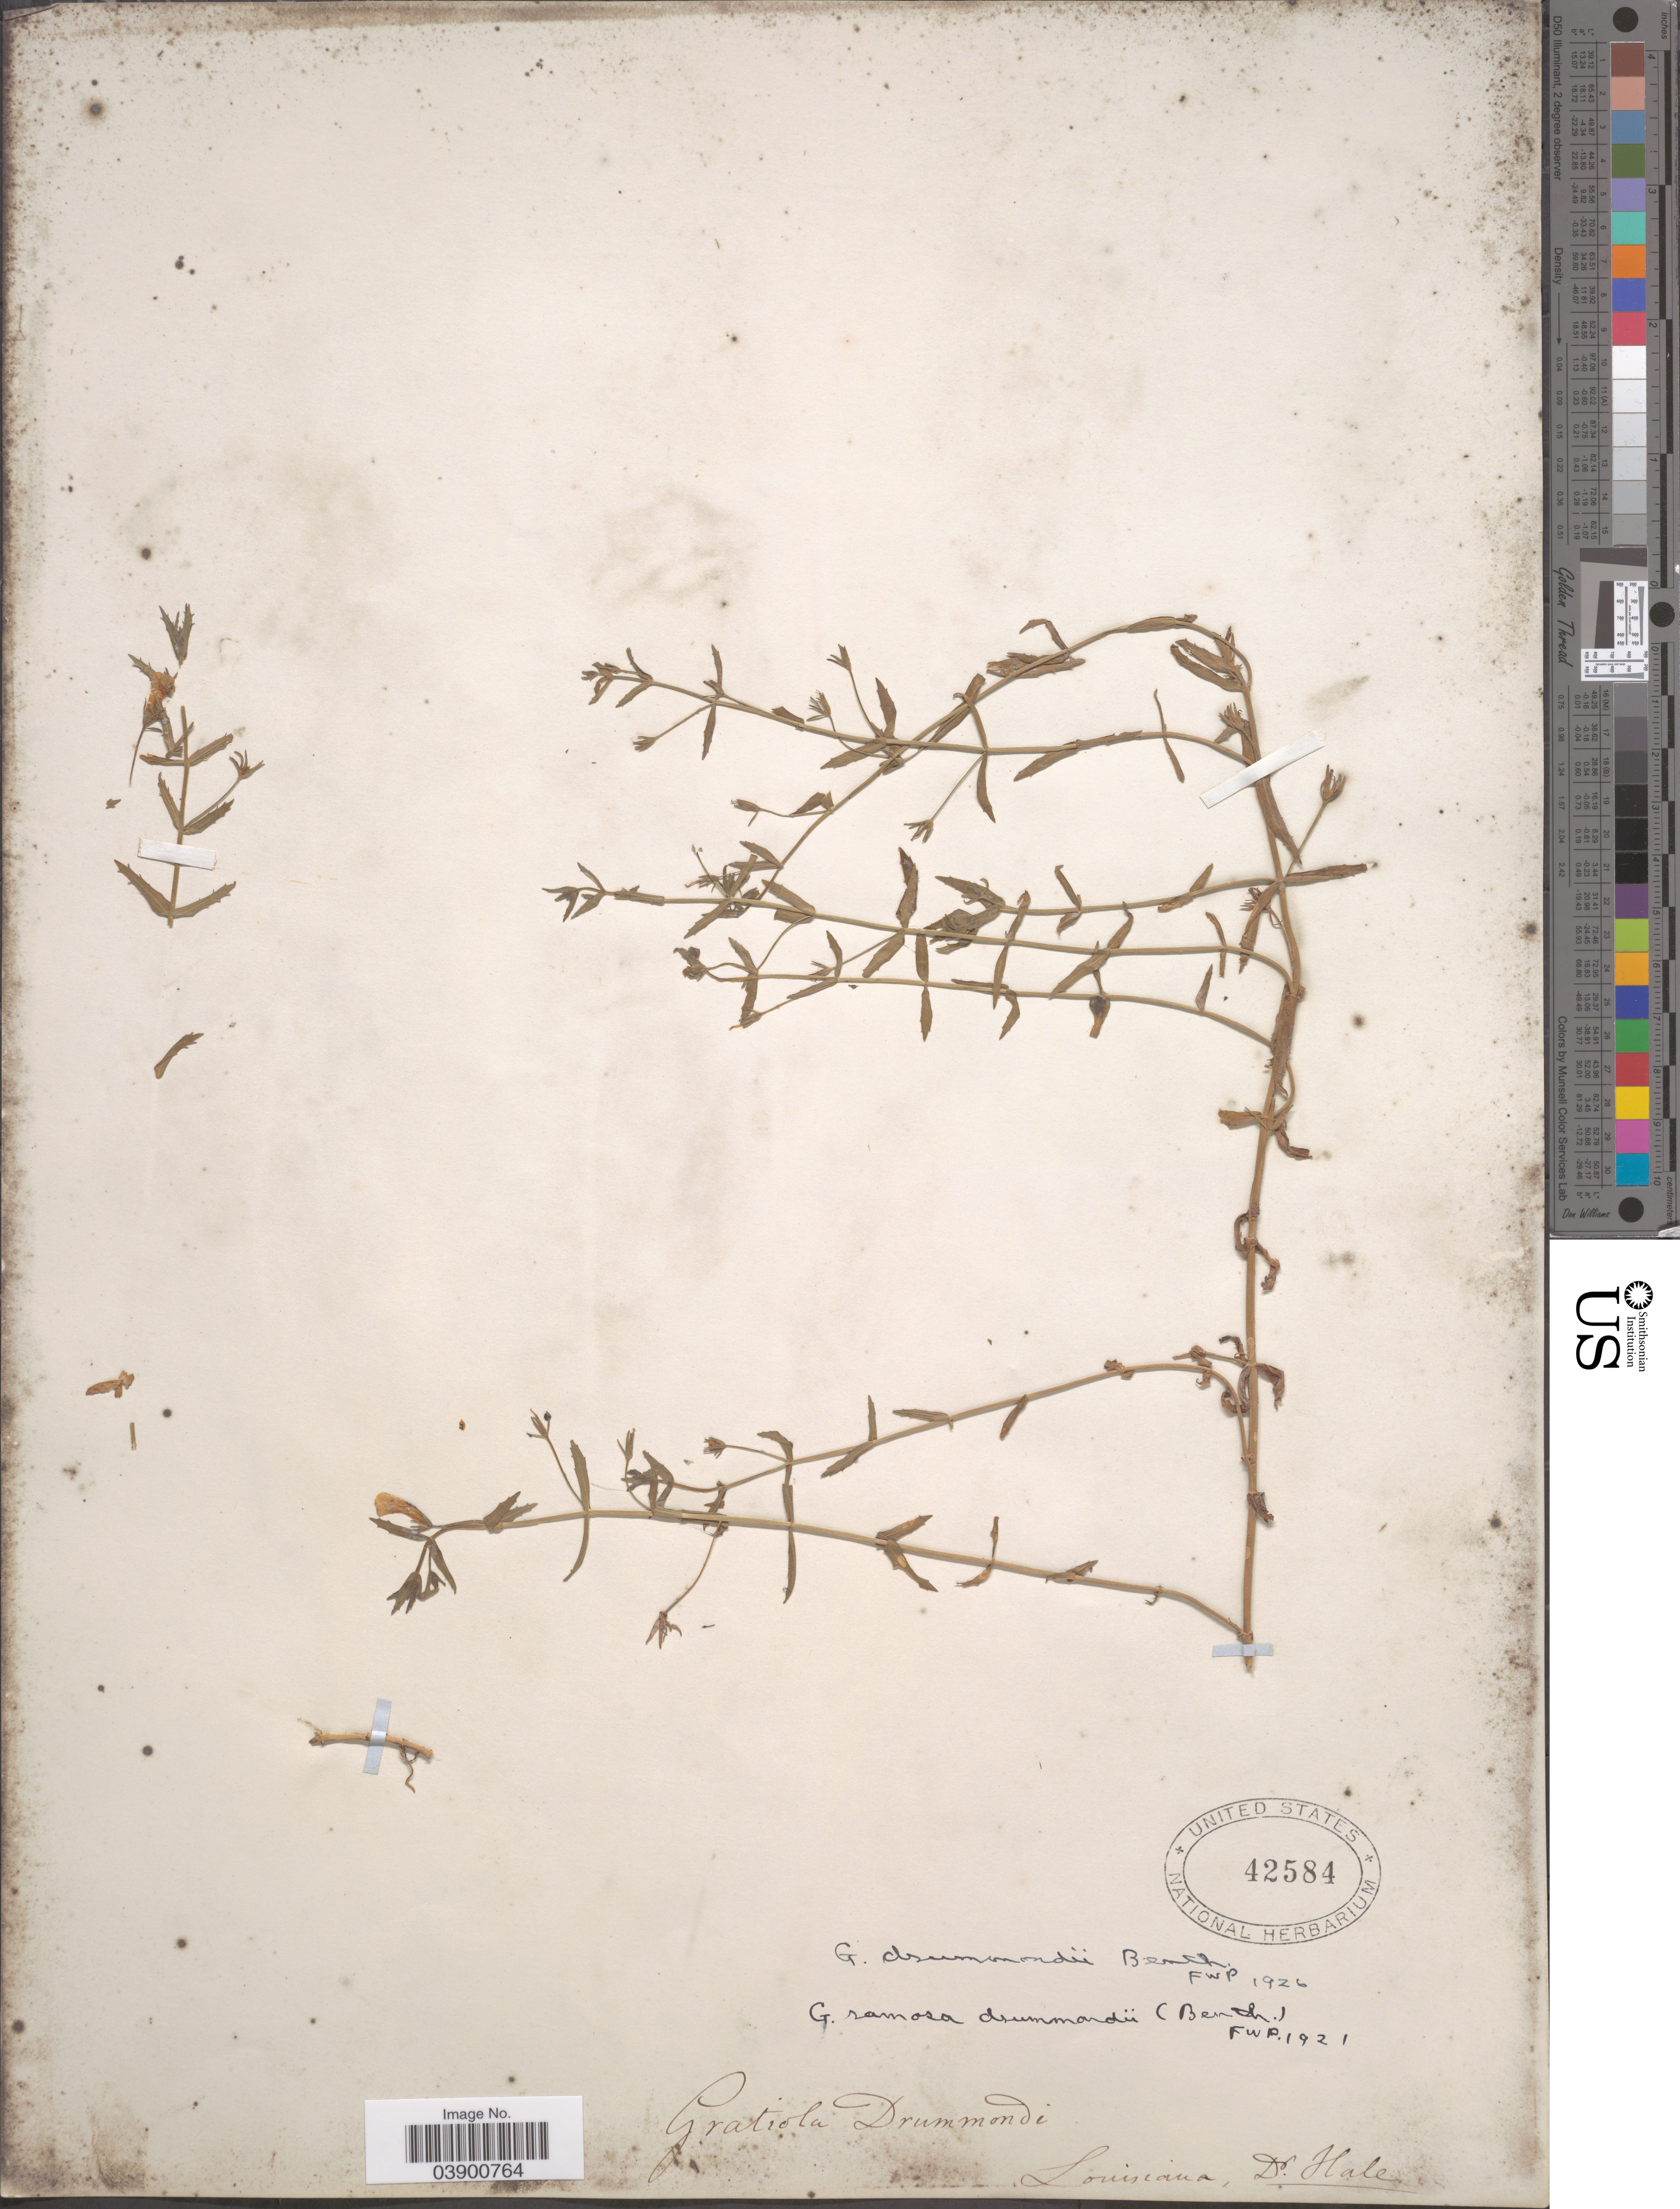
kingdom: Plantae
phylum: Tracheophyta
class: Magnoliopsida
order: Lamiales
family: Plantaginaceae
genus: Gratiola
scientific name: Gratiola drummondii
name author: Benth.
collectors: -- Hale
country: United States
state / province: Louisiana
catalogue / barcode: US 42584